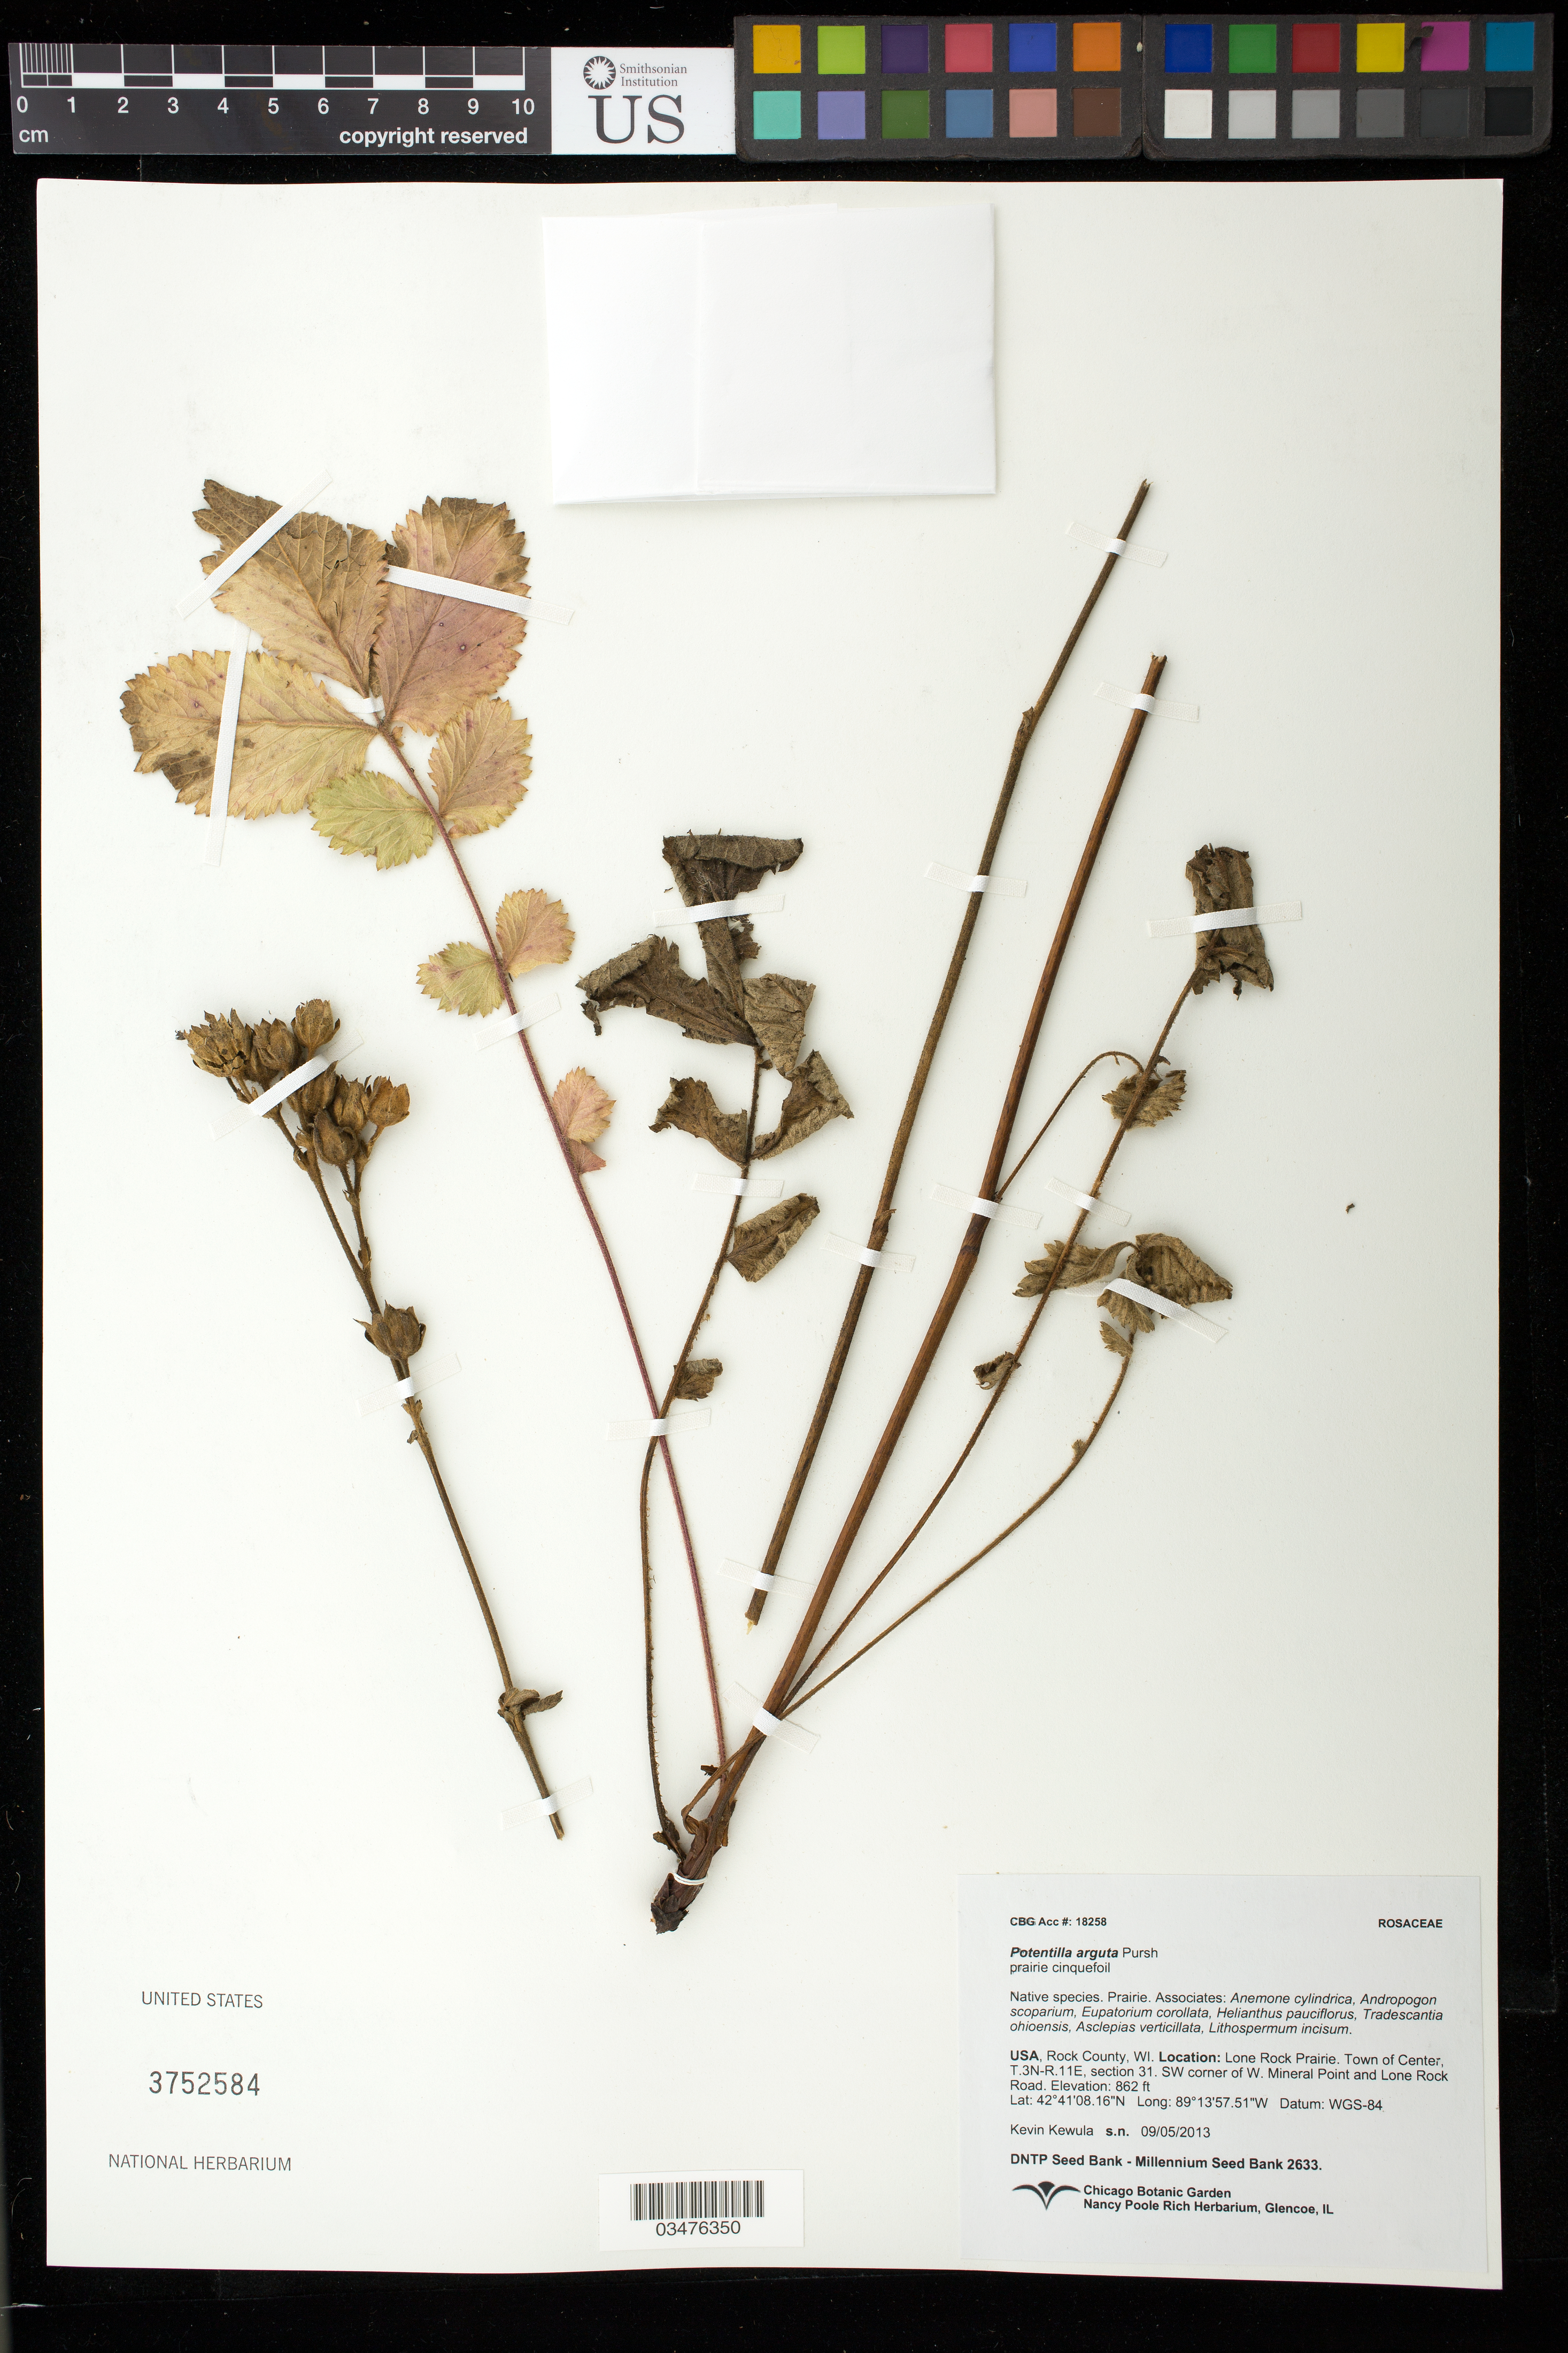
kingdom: Plantae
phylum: Tracheophyta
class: Magnoliopsida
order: Rosales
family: Rosaceae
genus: Potentilla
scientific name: Potentilla arguta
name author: Pursh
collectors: K. Kewula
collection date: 2013-09-05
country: United States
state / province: Wisconsin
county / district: Rock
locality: Lone Rock Prairie. Town of Center. SW corner of W. Mineral Point and Lone Rock Rd.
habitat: Prairie. With Anemone cylindrica, Andropogon scoparium, Eupatorium corollata, ect.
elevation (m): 263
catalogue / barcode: US 3752584